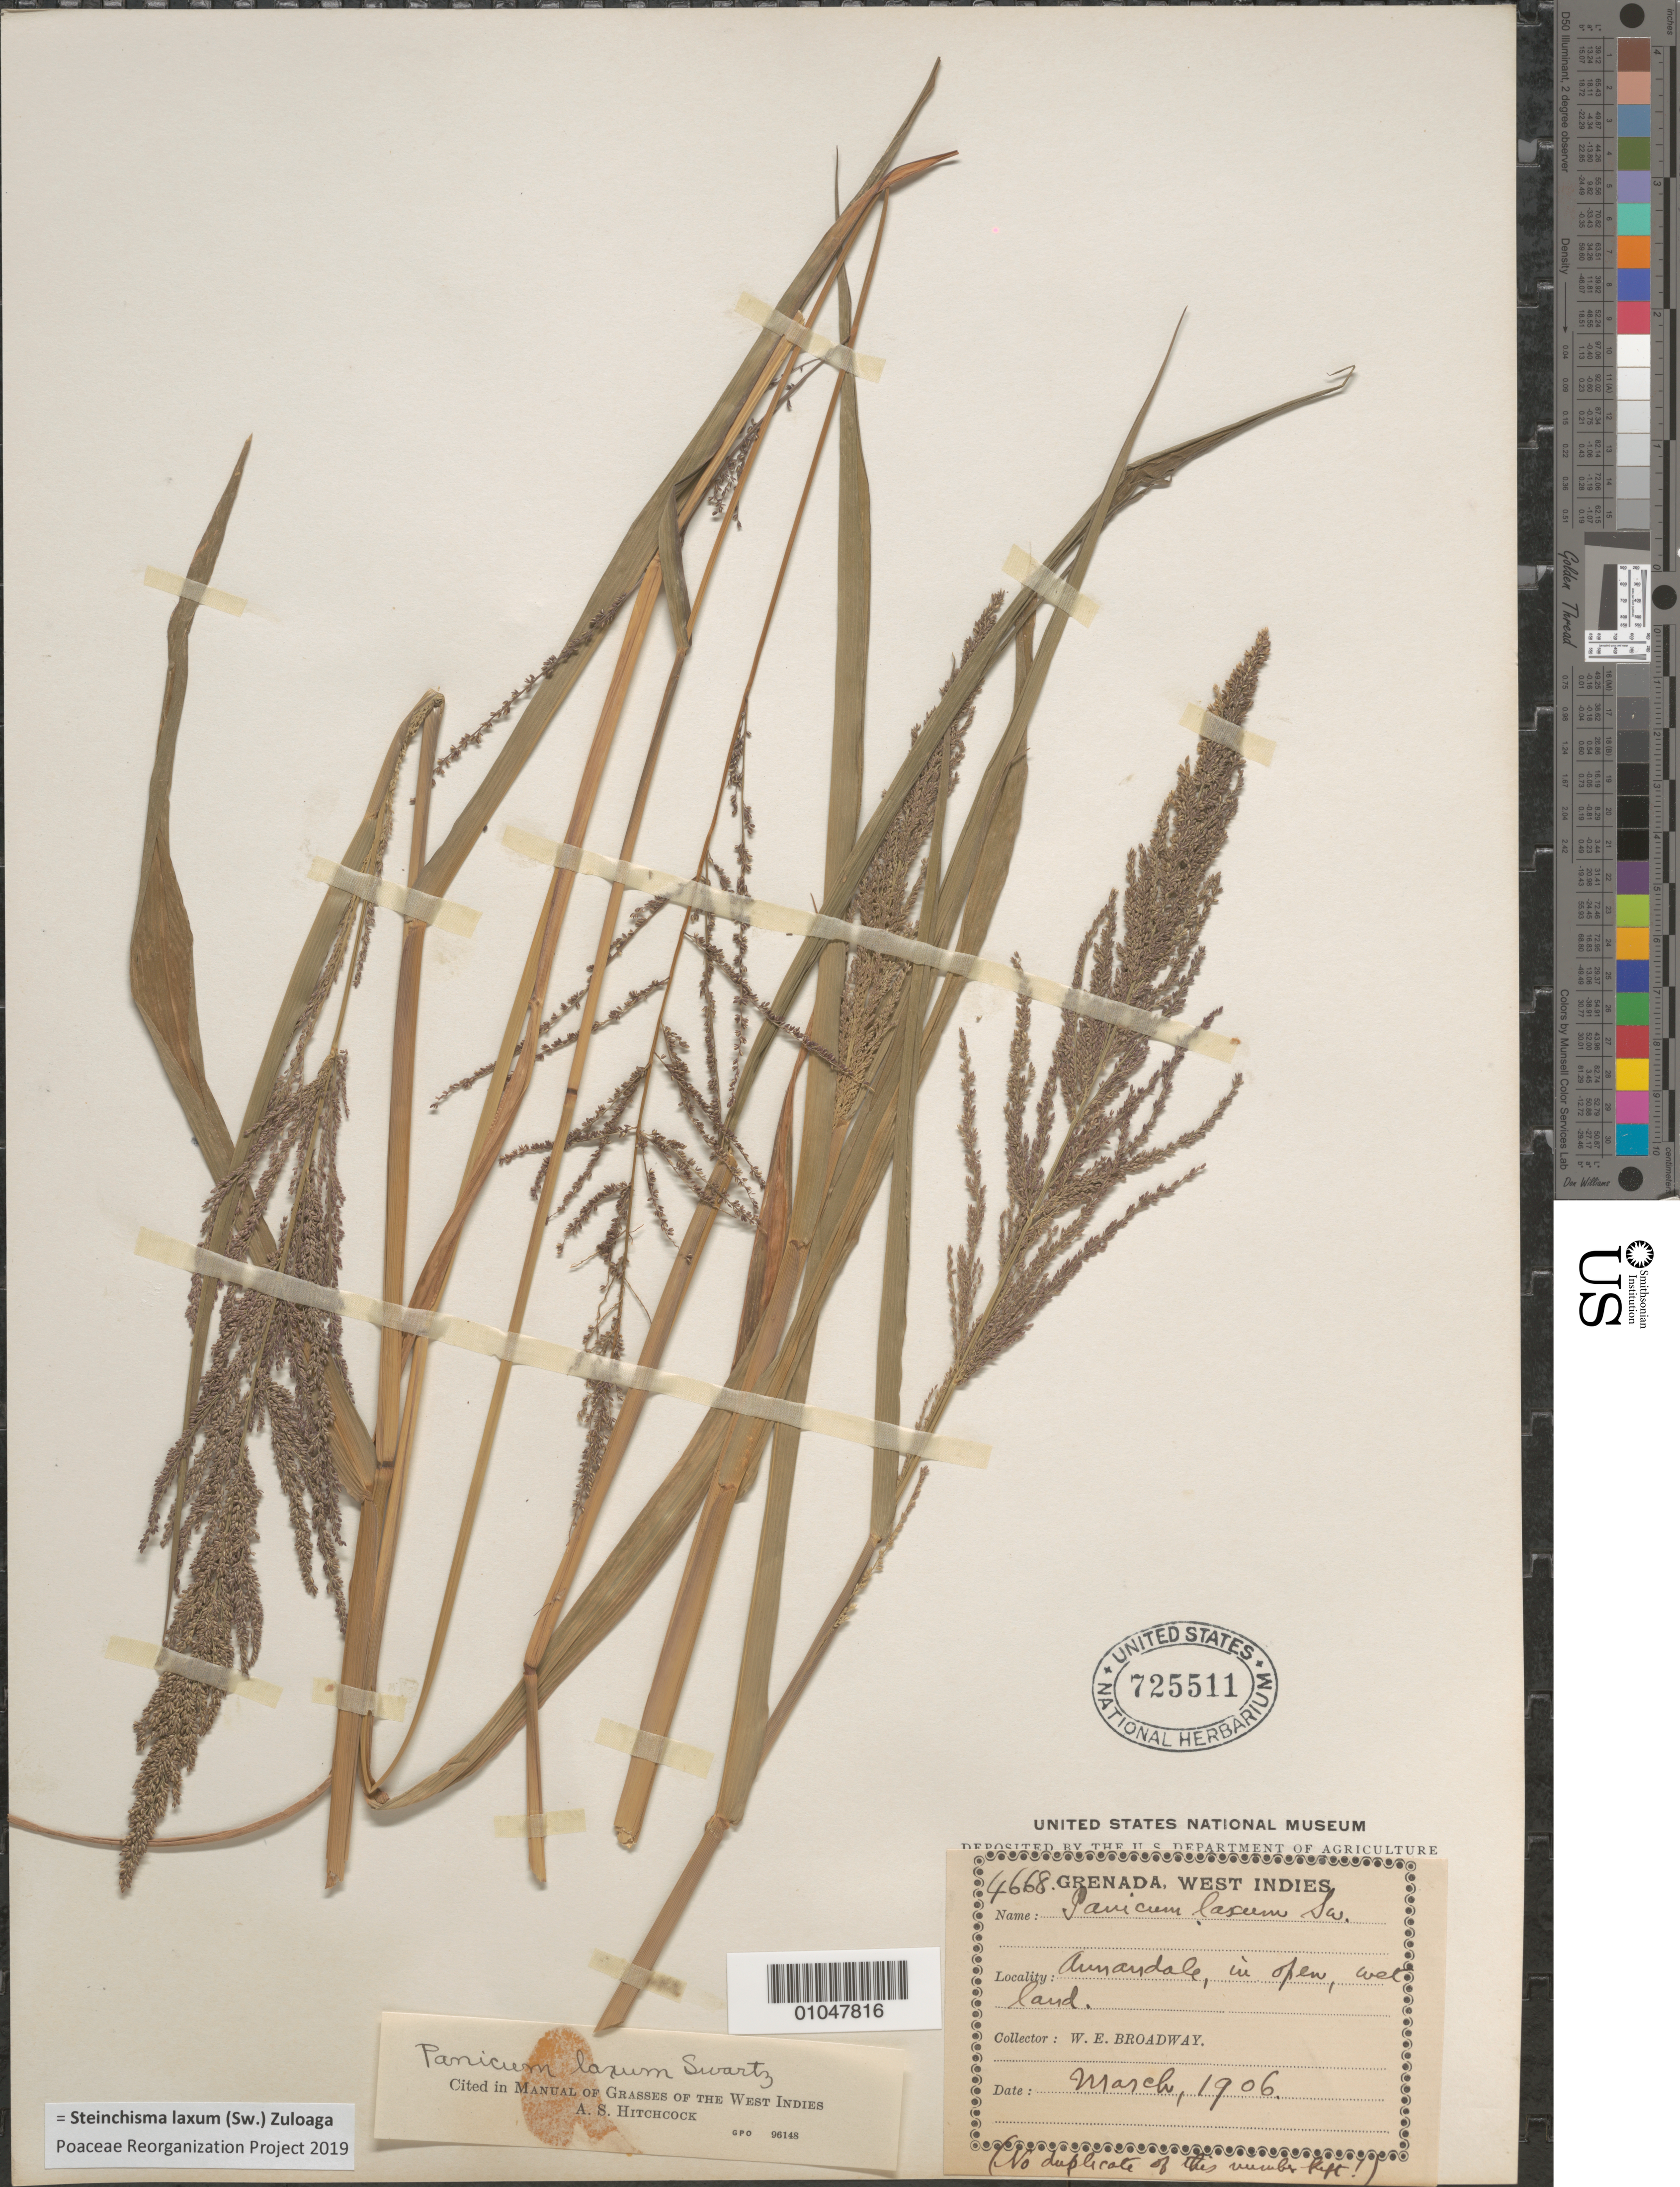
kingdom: Plantae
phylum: Tracheophyta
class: Liliopsida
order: Poales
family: Poaceae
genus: Panicum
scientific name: Panicum laxum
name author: Sw.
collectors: W. E. Broadway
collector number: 4668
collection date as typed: Mar 1906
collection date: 1906-03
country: Grenada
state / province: Saint George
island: Grenada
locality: Annandale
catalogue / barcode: US 725511